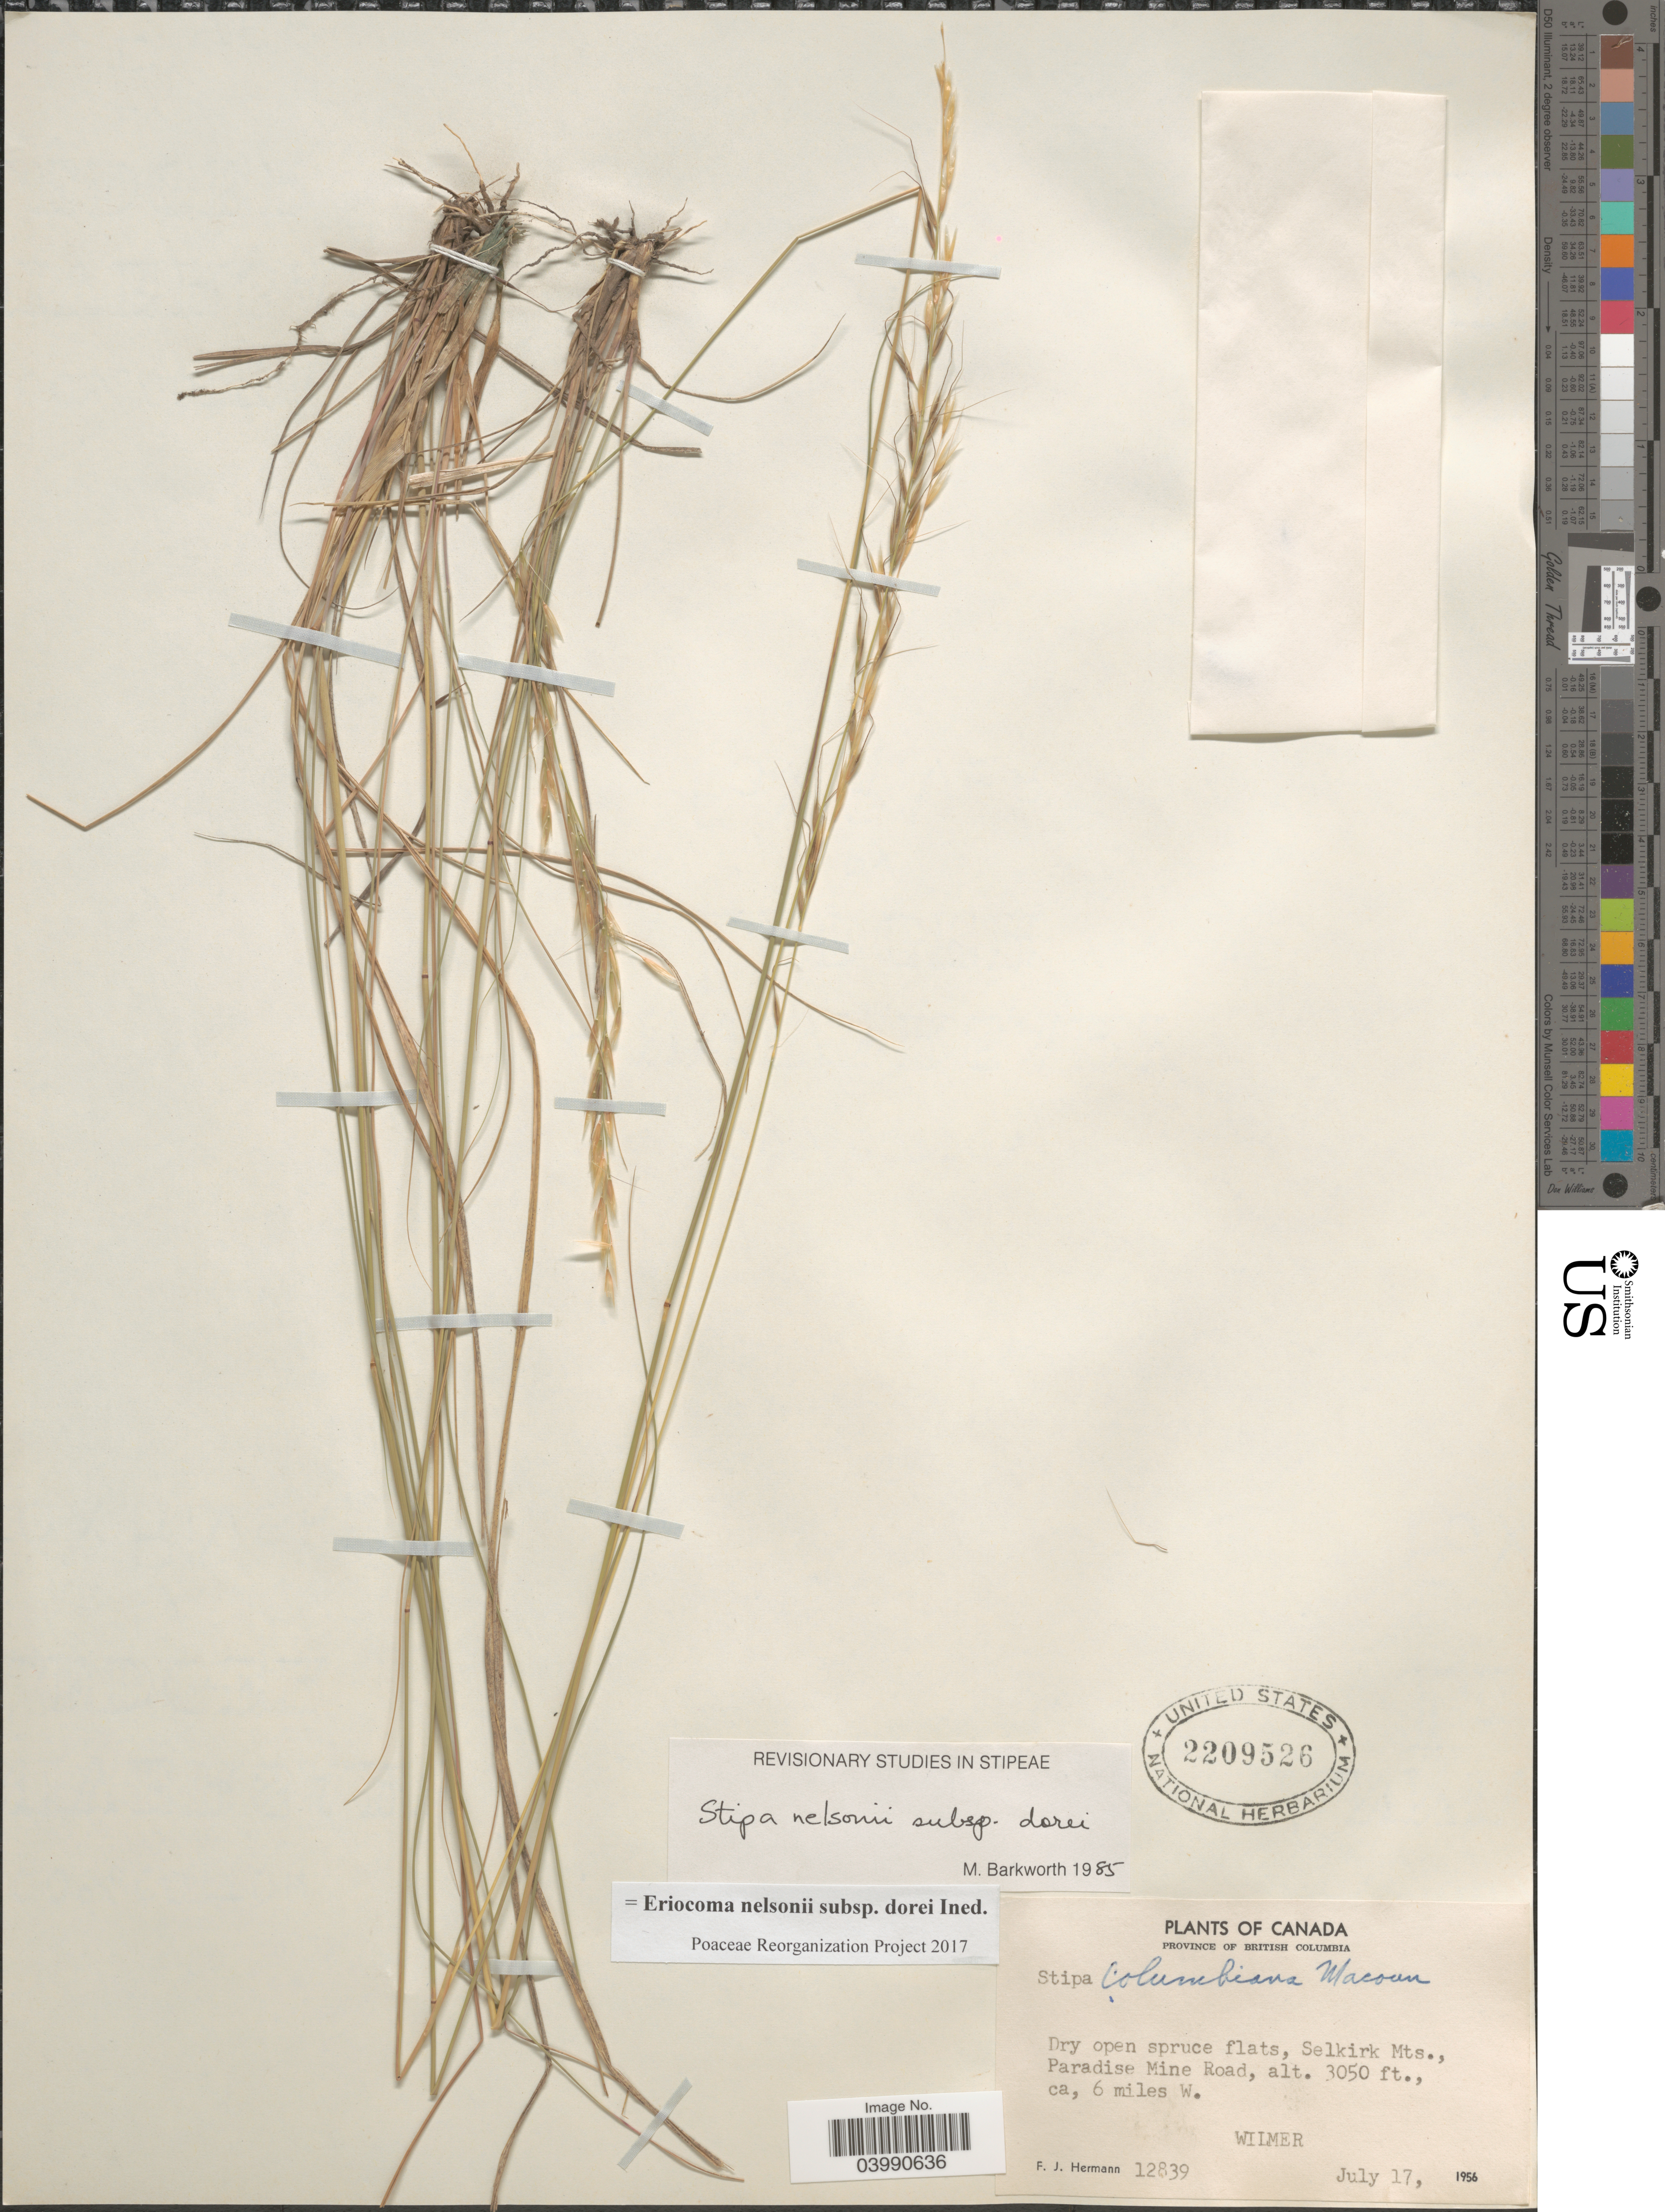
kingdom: Plantae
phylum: Tracheophyta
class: Liliopsida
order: Poales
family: Poaceae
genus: Eriocoma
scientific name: Eriocoma nelsonii subsp. dorei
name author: (Barkworth & J. Maze) Romasch.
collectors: F. J. Hermann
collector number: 12839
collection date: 1956-07-17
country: Canada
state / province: British Columbia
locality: Selkirk Mts., Paradise Mine Road, ca, 6 miles W. Wilmer.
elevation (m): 930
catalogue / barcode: US 2209526